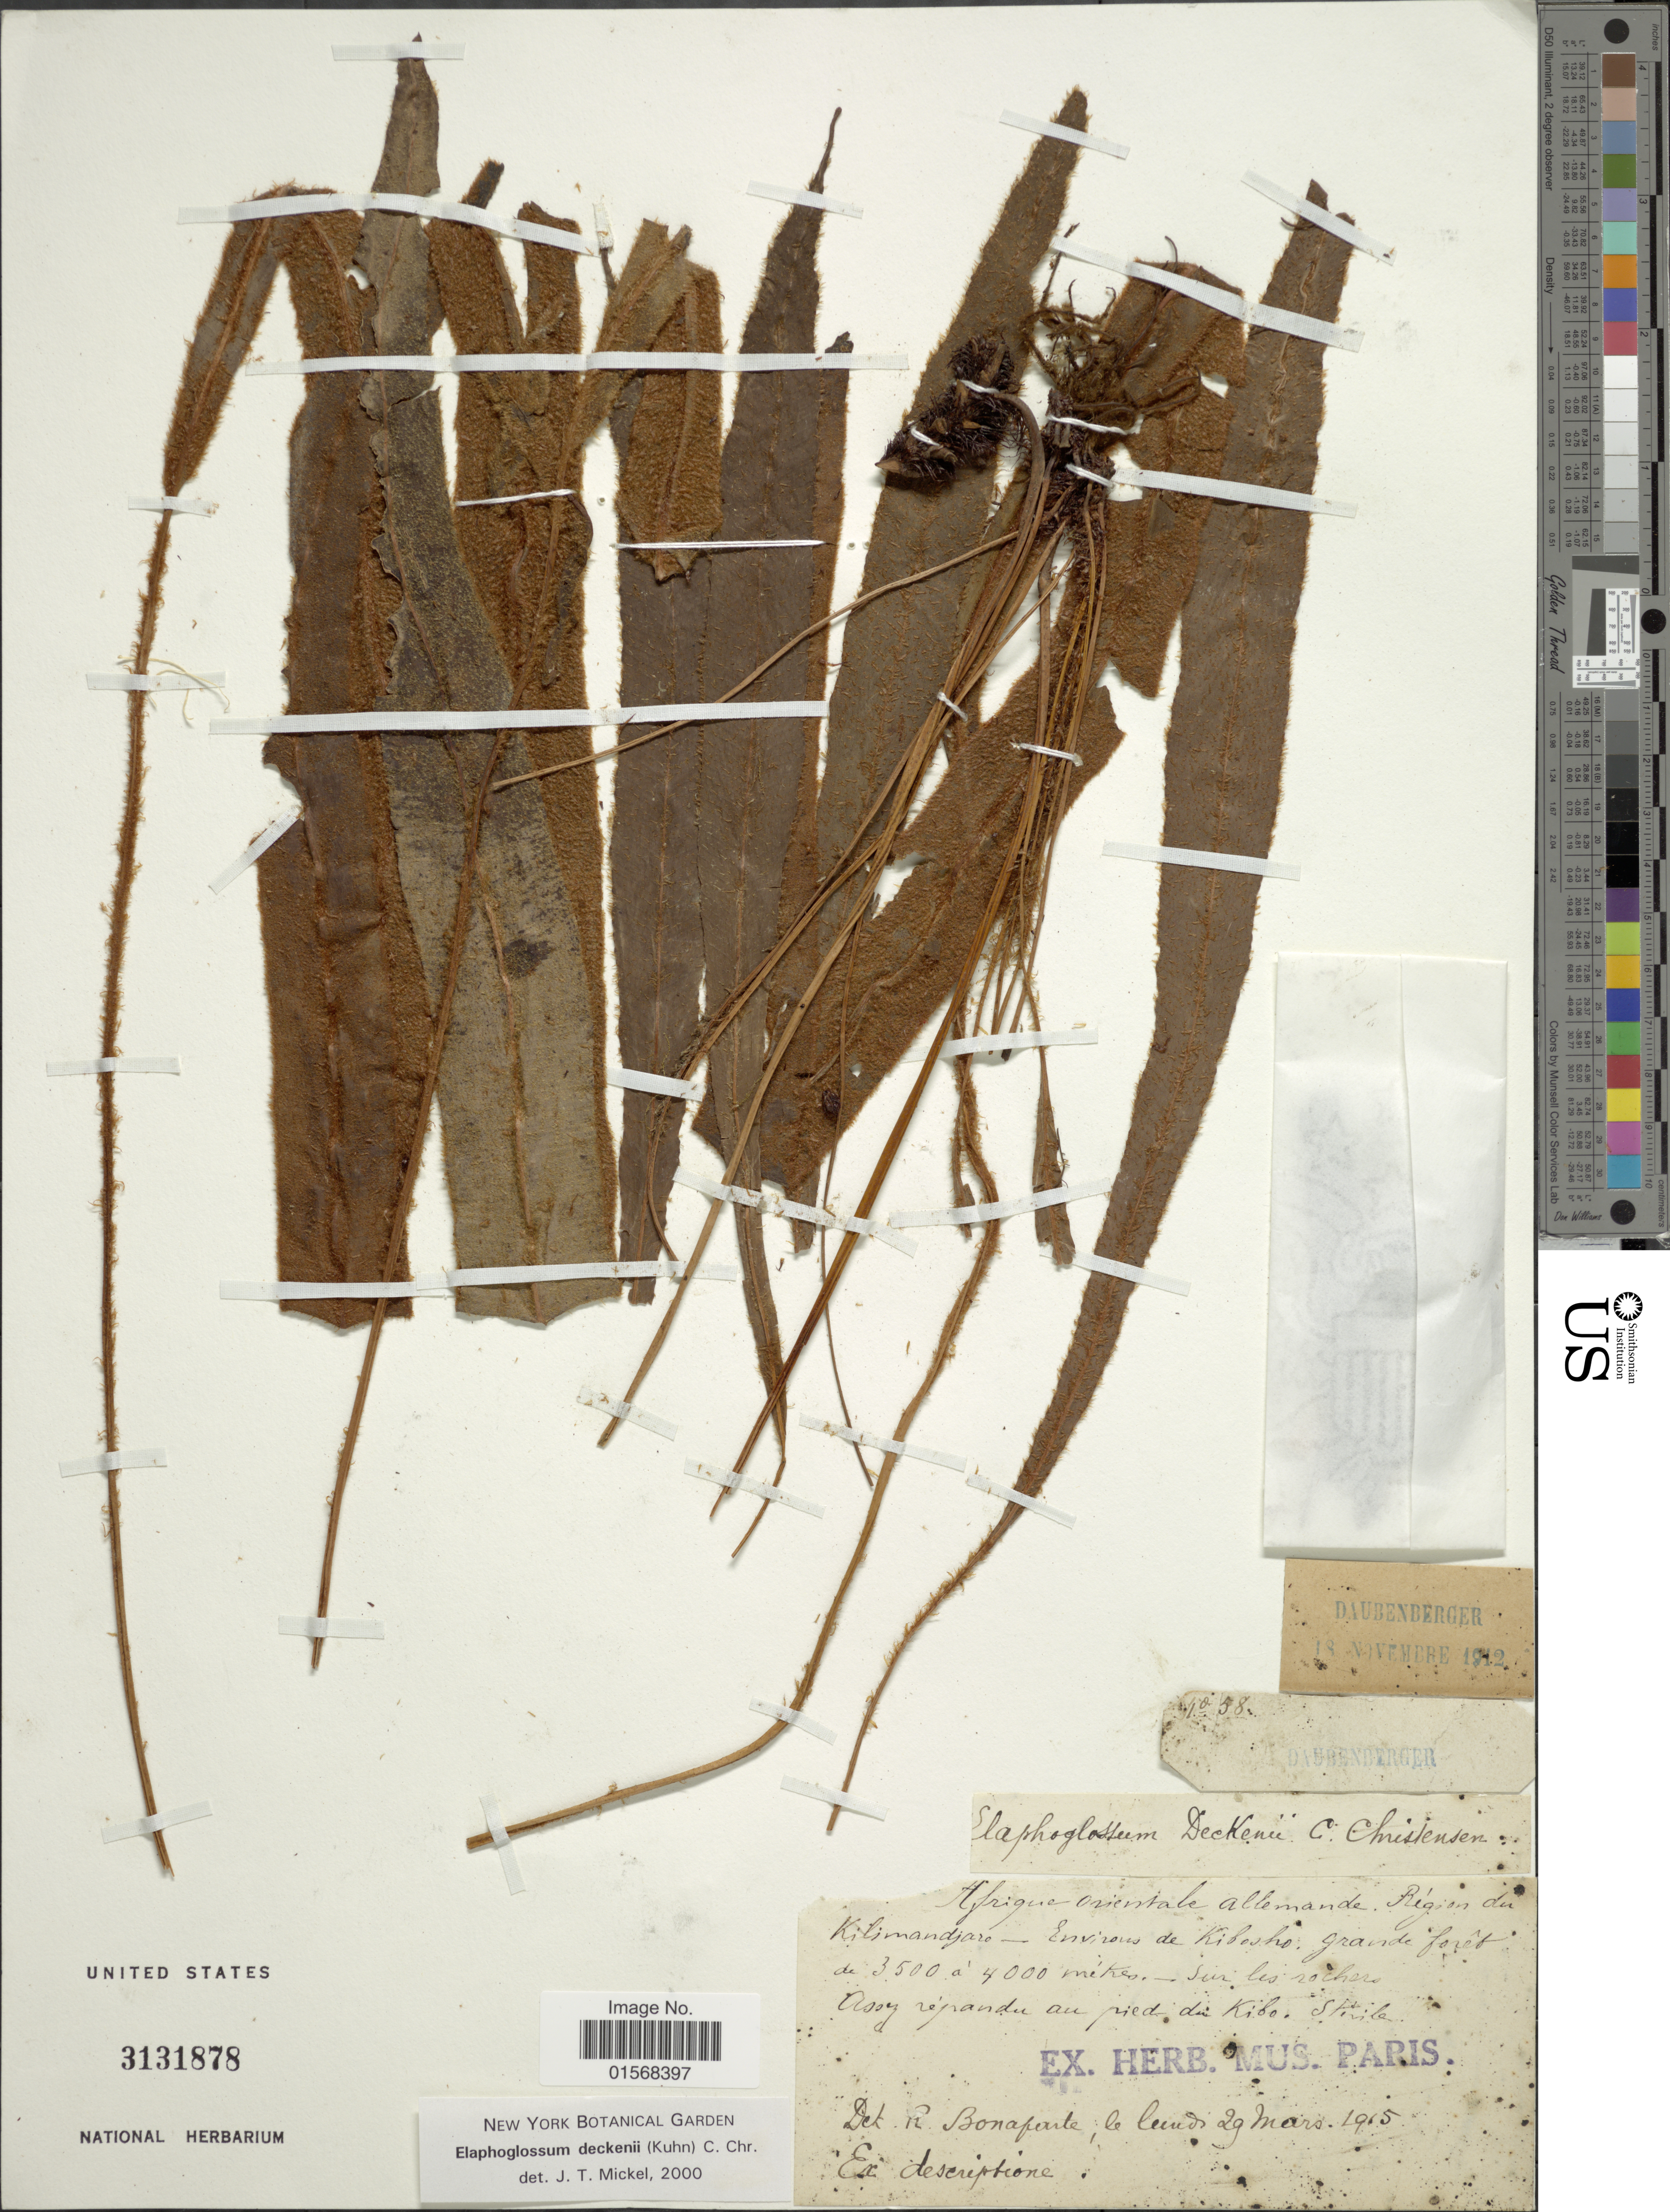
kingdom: Plantae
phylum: Tracheophyta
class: Polypodiopsida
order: Polypodiales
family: Dryopteridaceae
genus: Elaphoglossum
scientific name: Elaphoglossum deckenii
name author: (Kuhn) C. Chr.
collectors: ex herb. Mus. Paris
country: Tanzania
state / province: Kilimanjaro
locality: Afrique orientale allemande Region de Kilimanjaro - Environs de Kibosho grande foret.Sur les rocher Assez repandu au pied du Kibo.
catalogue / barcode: US 3131878